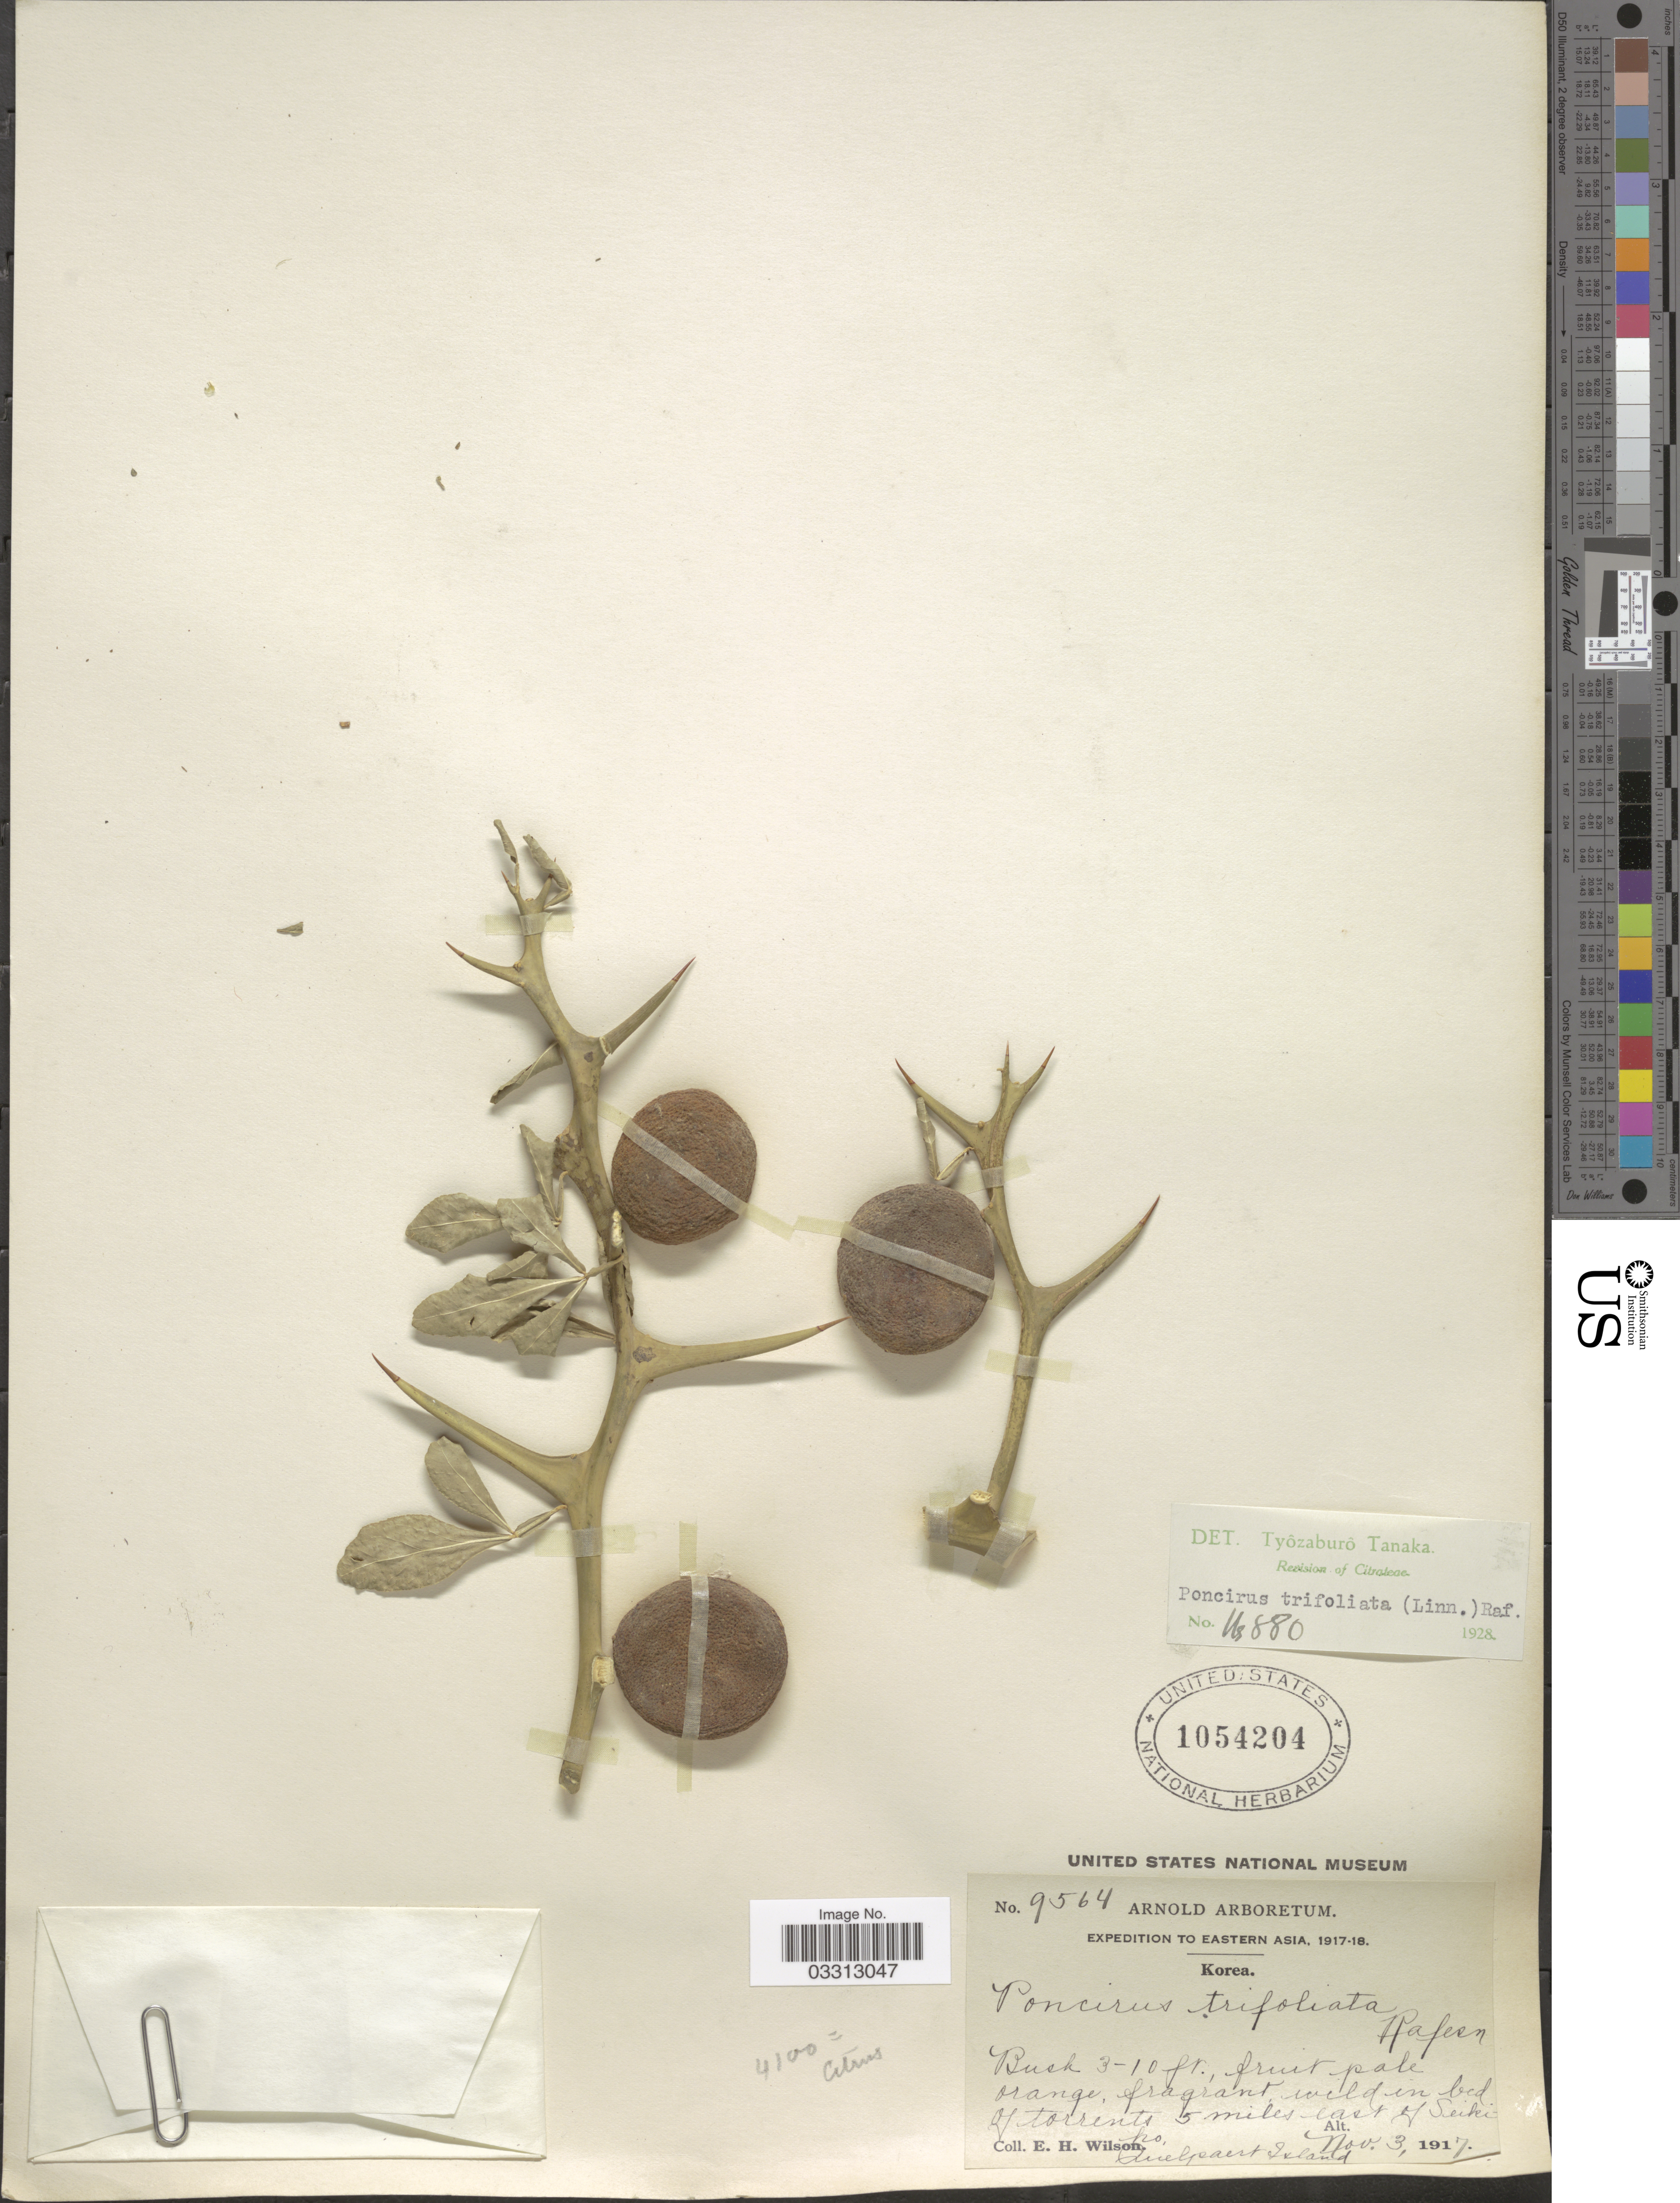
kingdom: Plantae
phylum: Tracheophyta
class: Magnoliopsida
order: Sapindales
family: Rutaceae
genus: Citrus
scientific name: Citrus trifoliata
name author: L.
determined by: Strong, Mark T., (BOT), Smithsonian Institution - National Museum of Natural History (UNITED STATES)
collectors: E. Wilson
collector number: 9564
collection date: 1917-11-03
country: South Korea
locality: Eastern Asia. 5 miles east of Seikiho.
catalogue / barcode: US 1054204